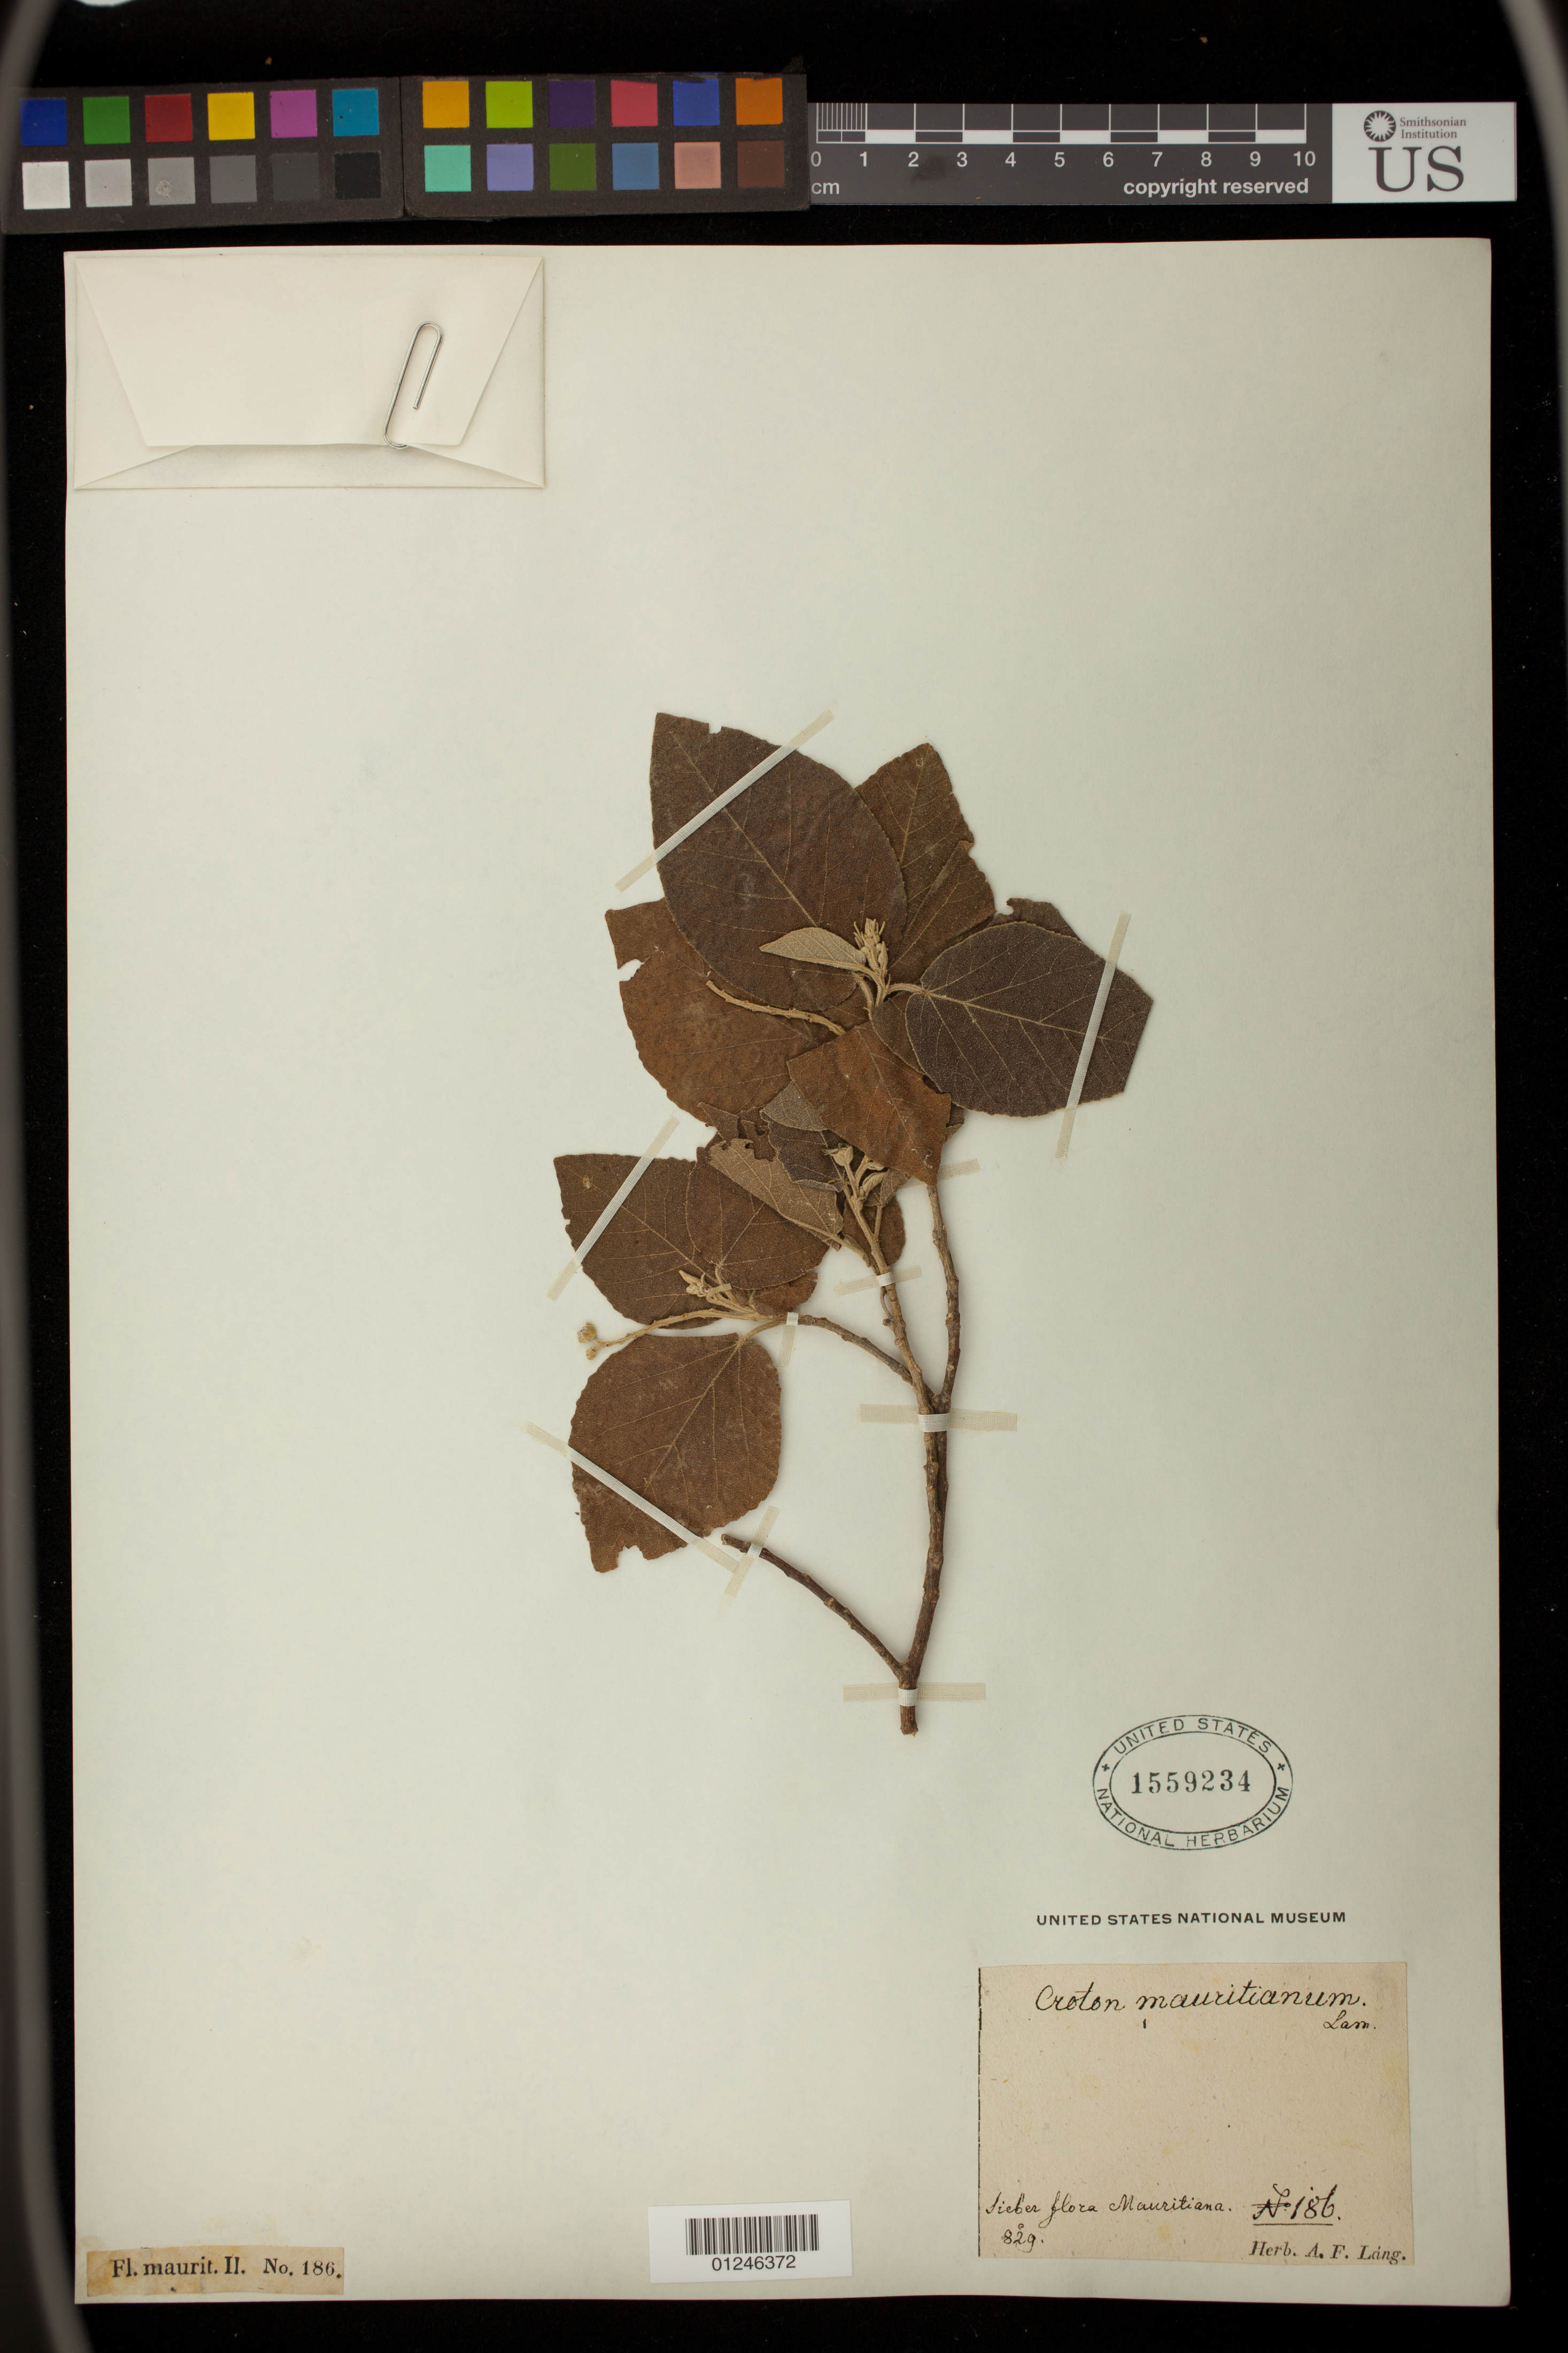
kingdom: Plantae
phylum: Tracheophyta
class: Magnoliopsida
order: Malpighiales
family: Euphorbiaceae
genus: Croton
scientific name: Croton mauritanicus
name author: Baker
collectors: A. F. Láng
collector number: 186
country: Mauritania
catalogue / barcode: US 1559234